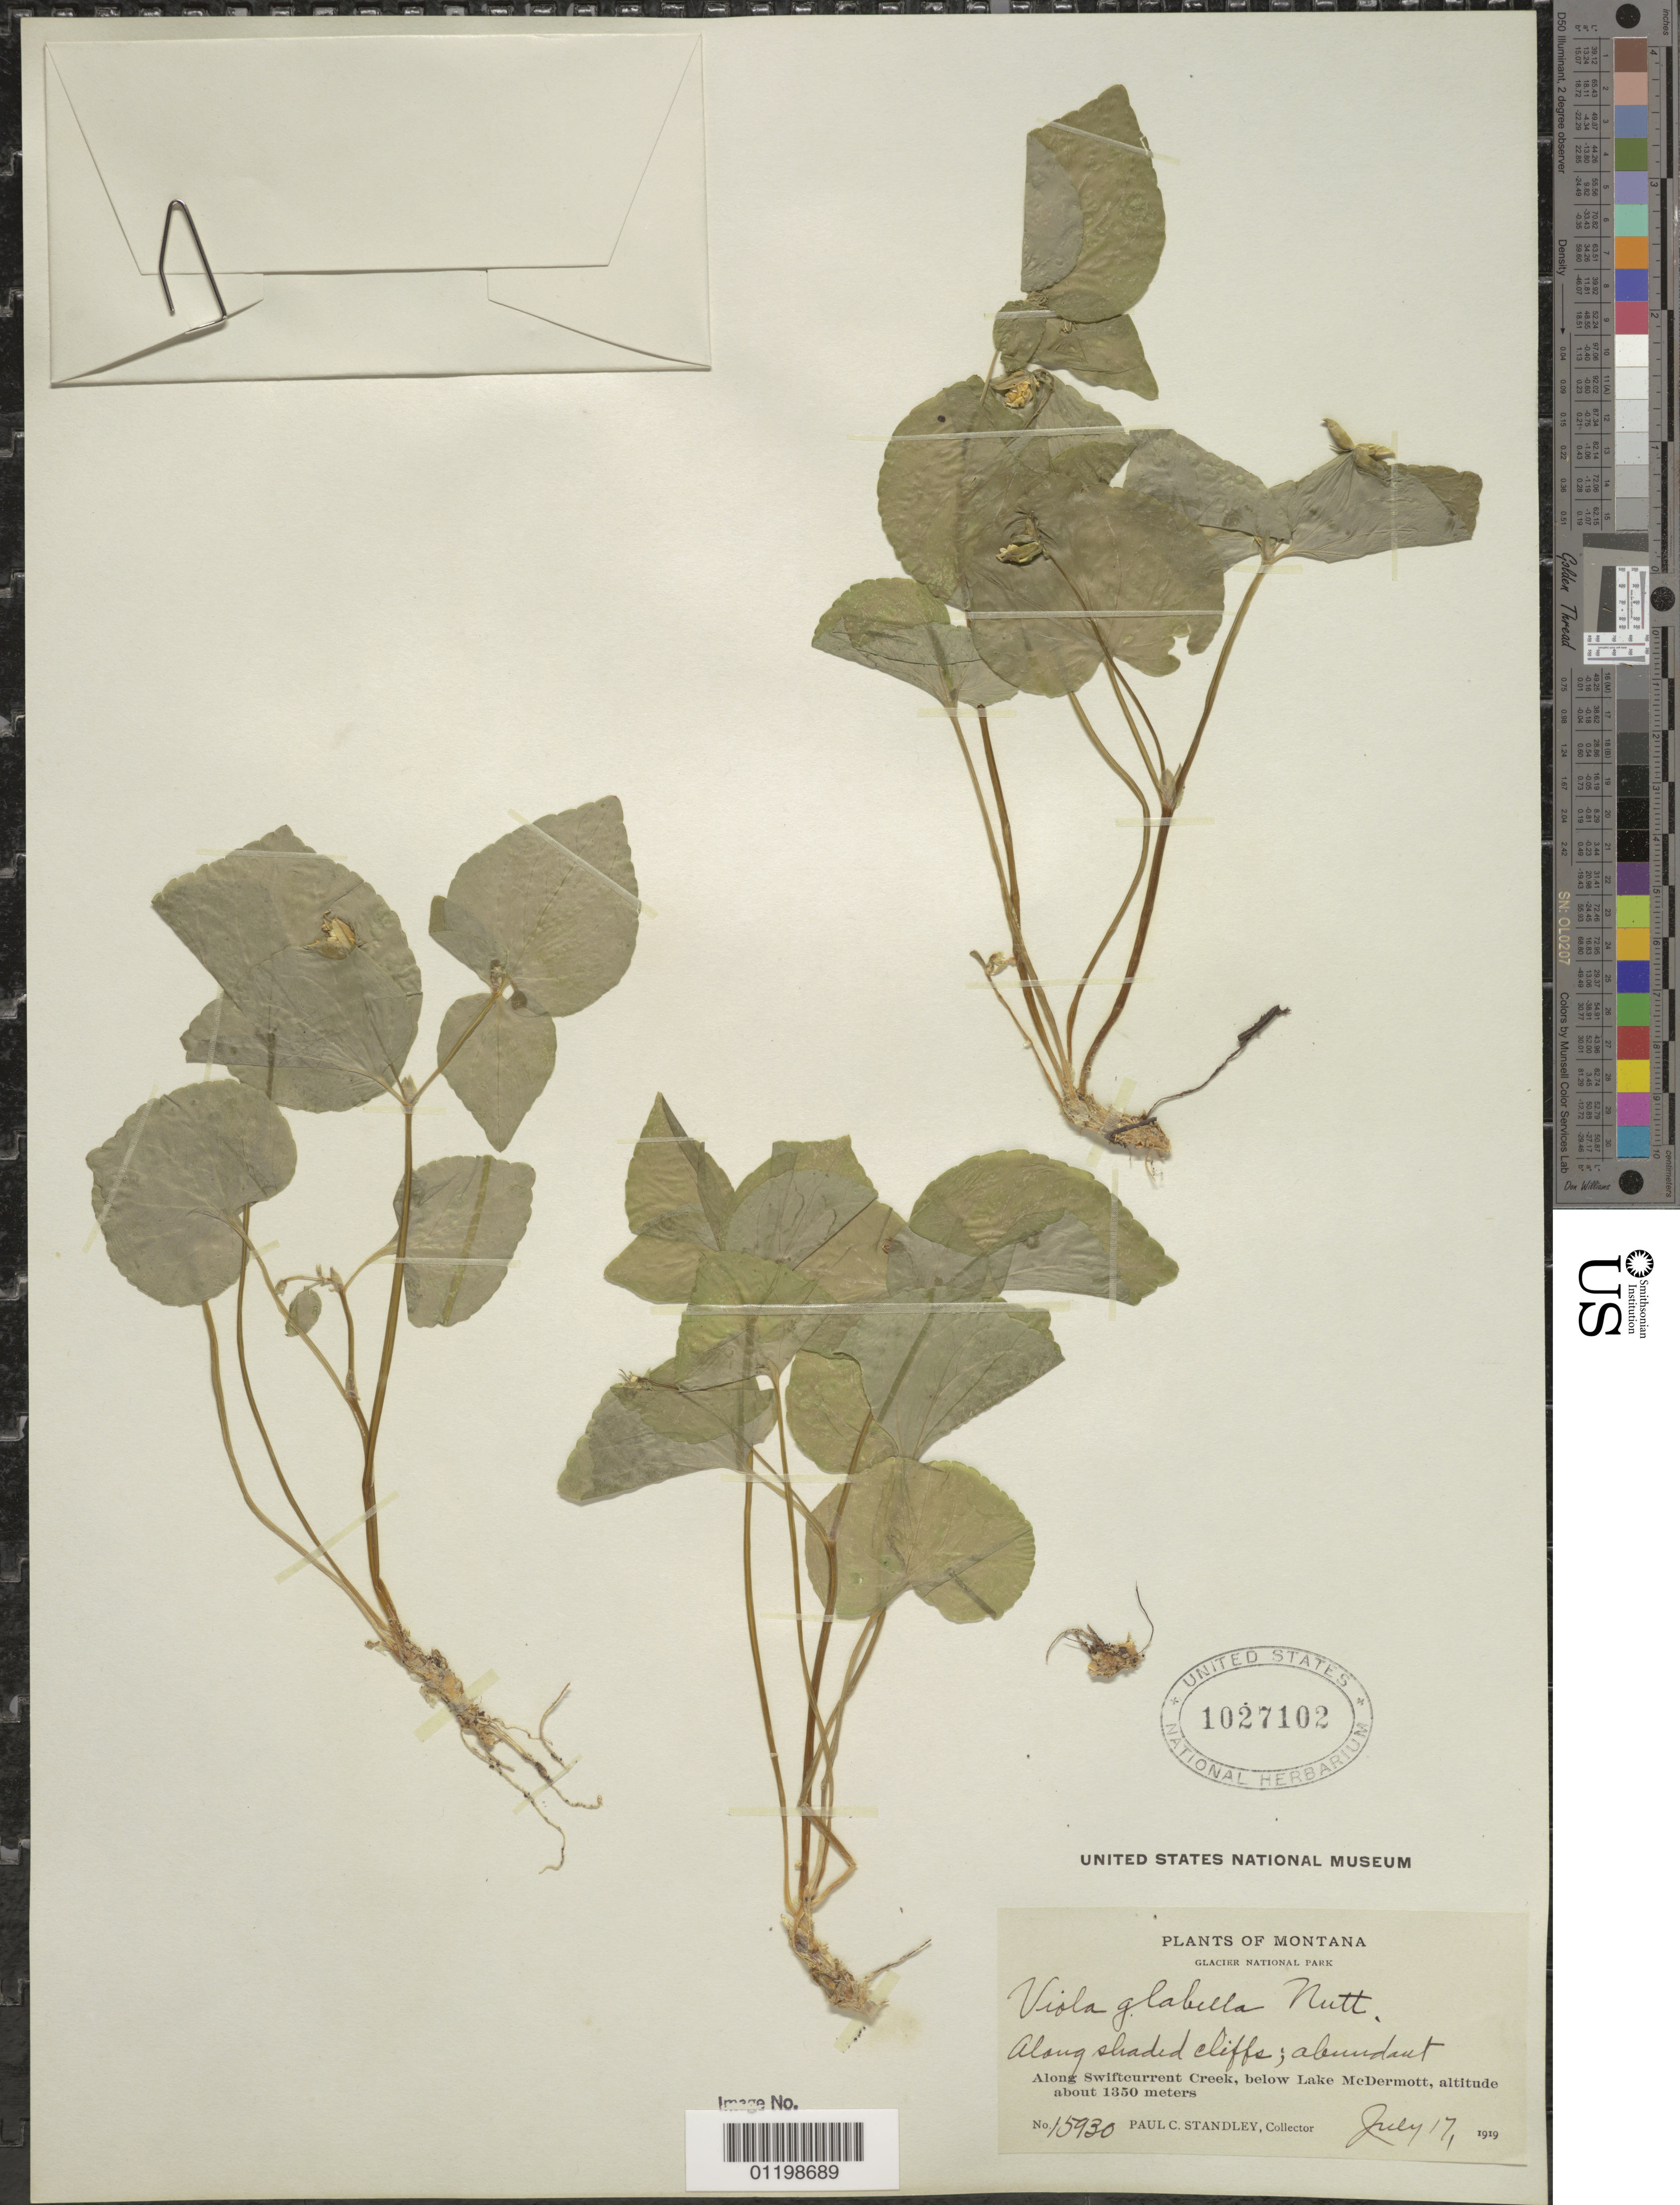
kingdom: Plantae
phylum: Tracheophyta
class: Magnoliopsida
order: Malpighiales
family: Violaceae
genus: Viola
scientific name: Viola glabella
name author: Nutt.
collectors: P. C. Standley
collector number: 15930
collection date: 1919-07-17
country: United States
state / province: Montana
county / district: Glacier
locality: Glacier National Park, along Swiftcurrent Creek, below Lake McDermont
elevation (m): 411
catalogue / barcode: US 1027102